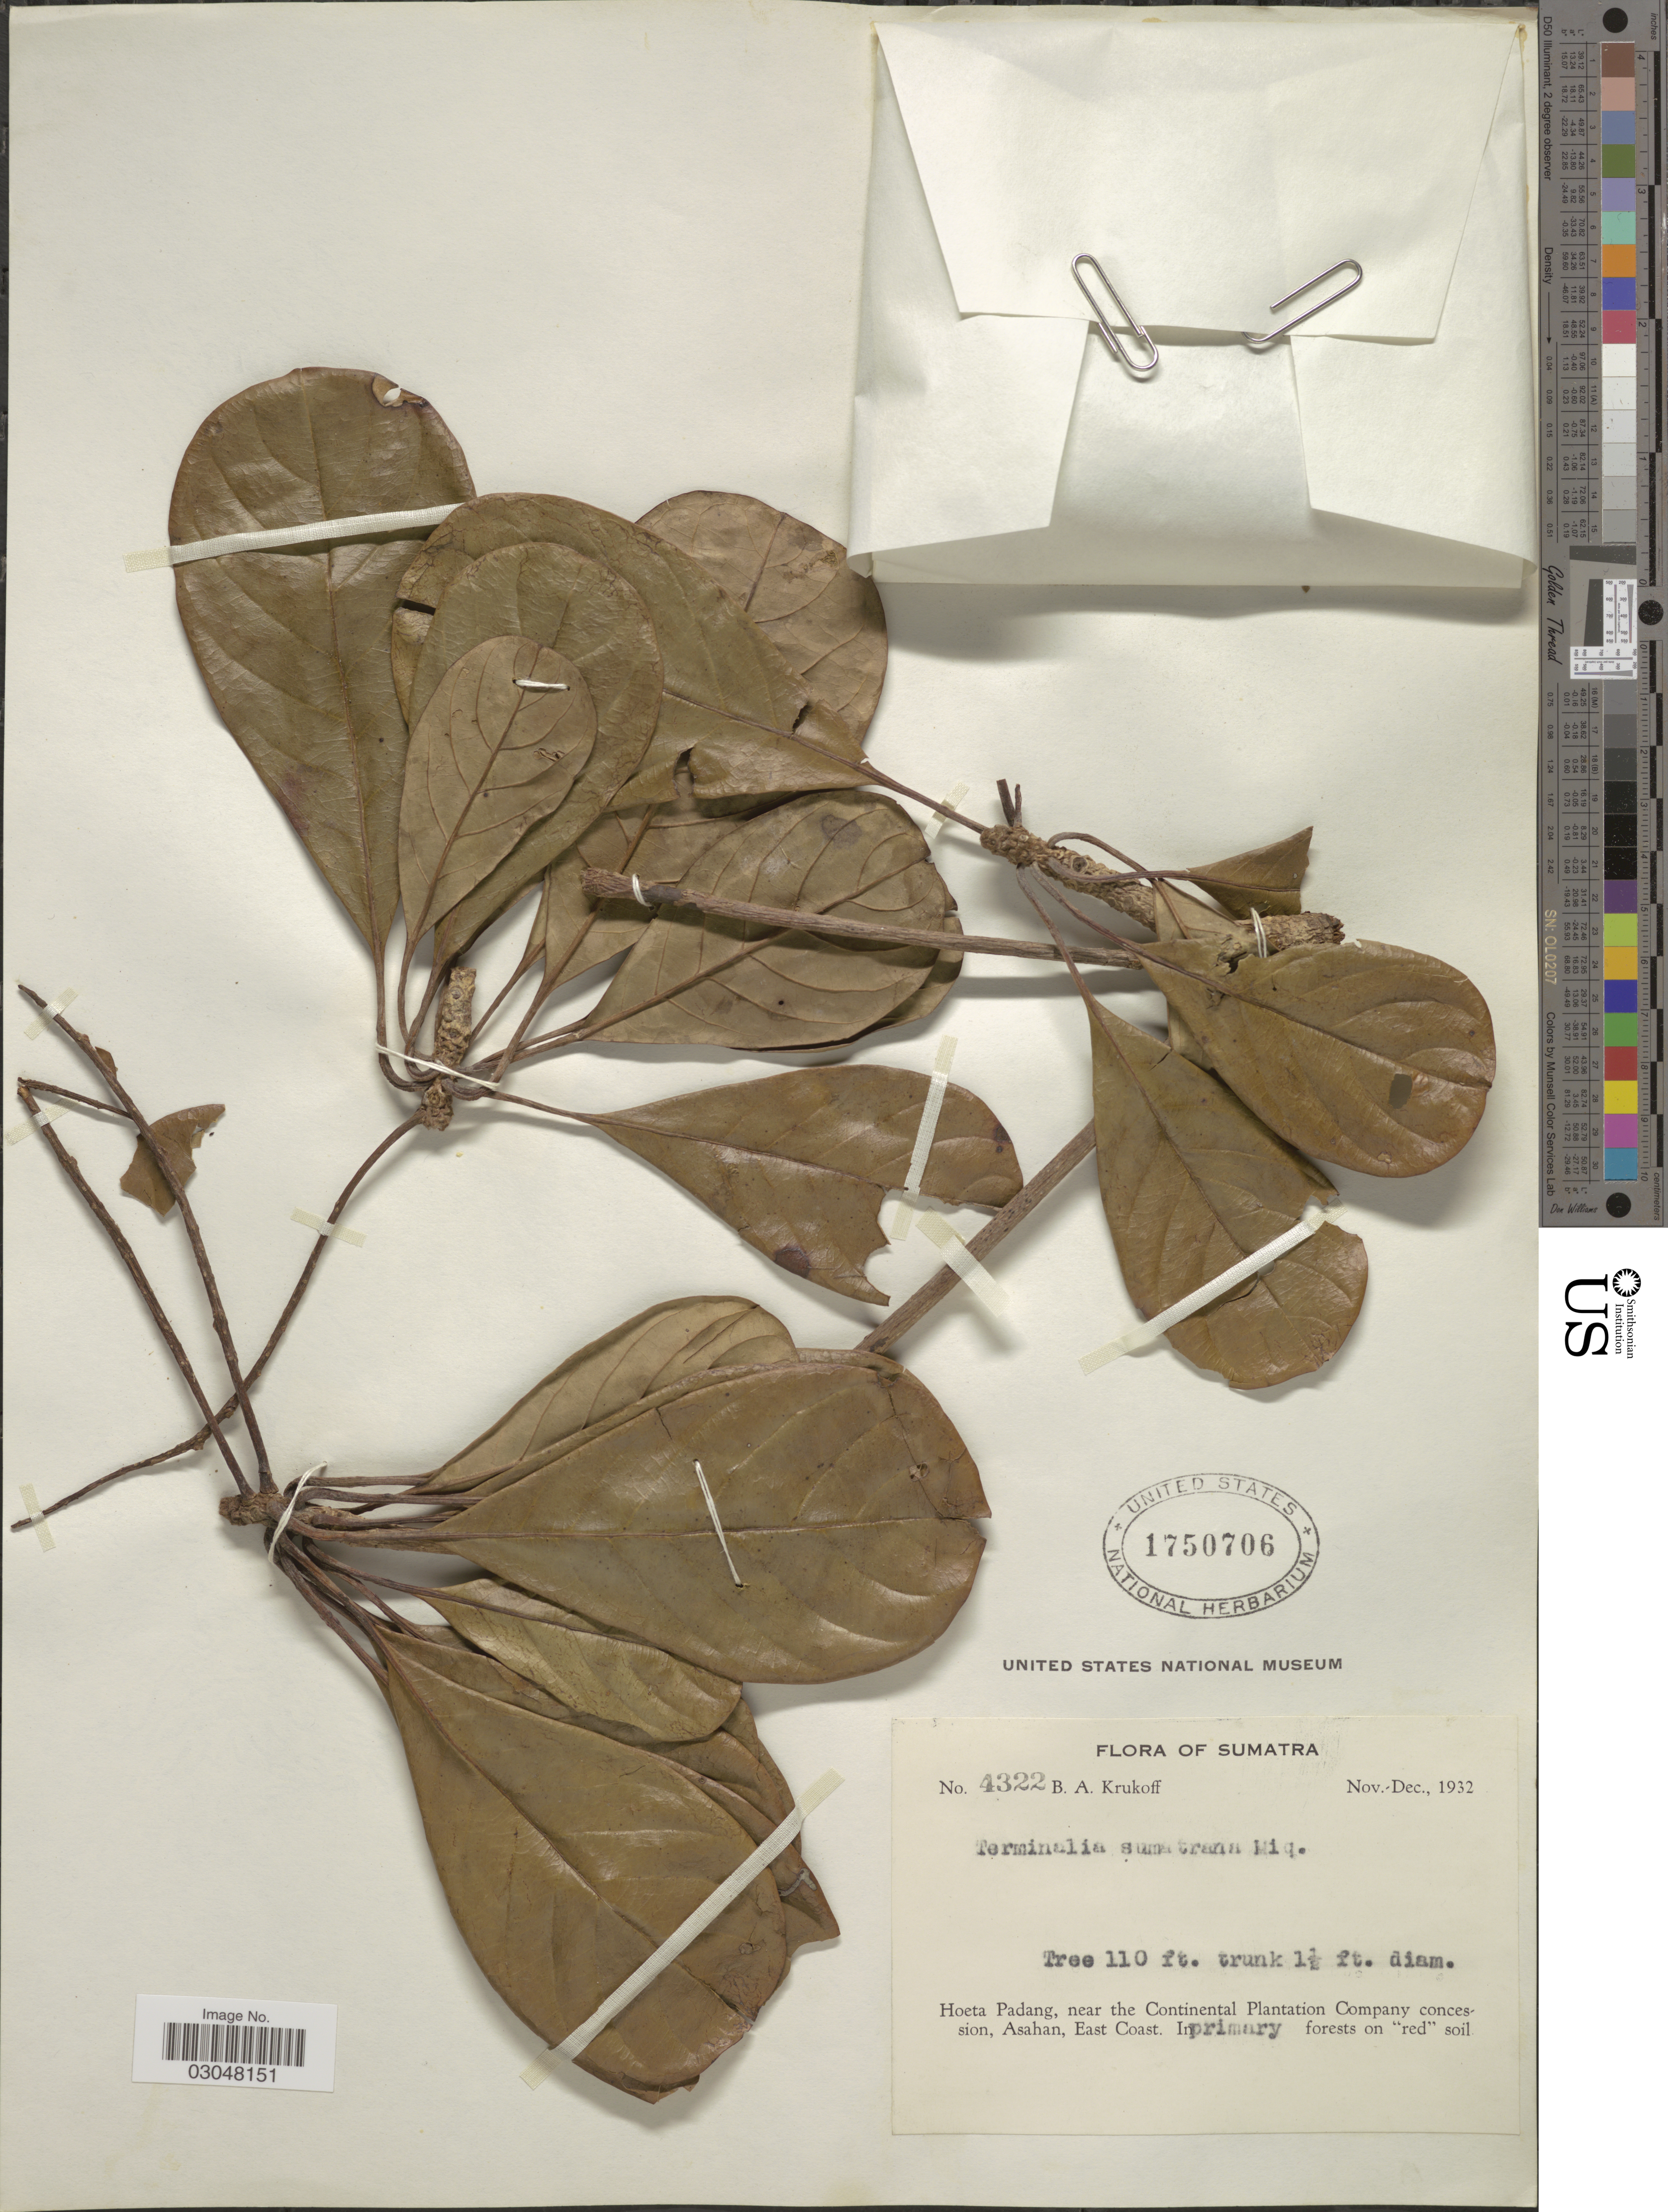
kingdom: Plantae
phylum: Tracheophyta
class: Magnoliopsida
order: Myrtales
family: Combretaceae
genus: Terminalia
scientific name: Terminalia sumatrana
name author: Miq.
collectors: B. A. Krukoff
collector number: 4322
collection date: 1932-11/1932-12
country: Indonesia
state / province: Sumatra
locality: Hoeta Padang, near the Continental Plantation Company concession, Asahan, East Coast.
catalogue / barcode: US 1750706